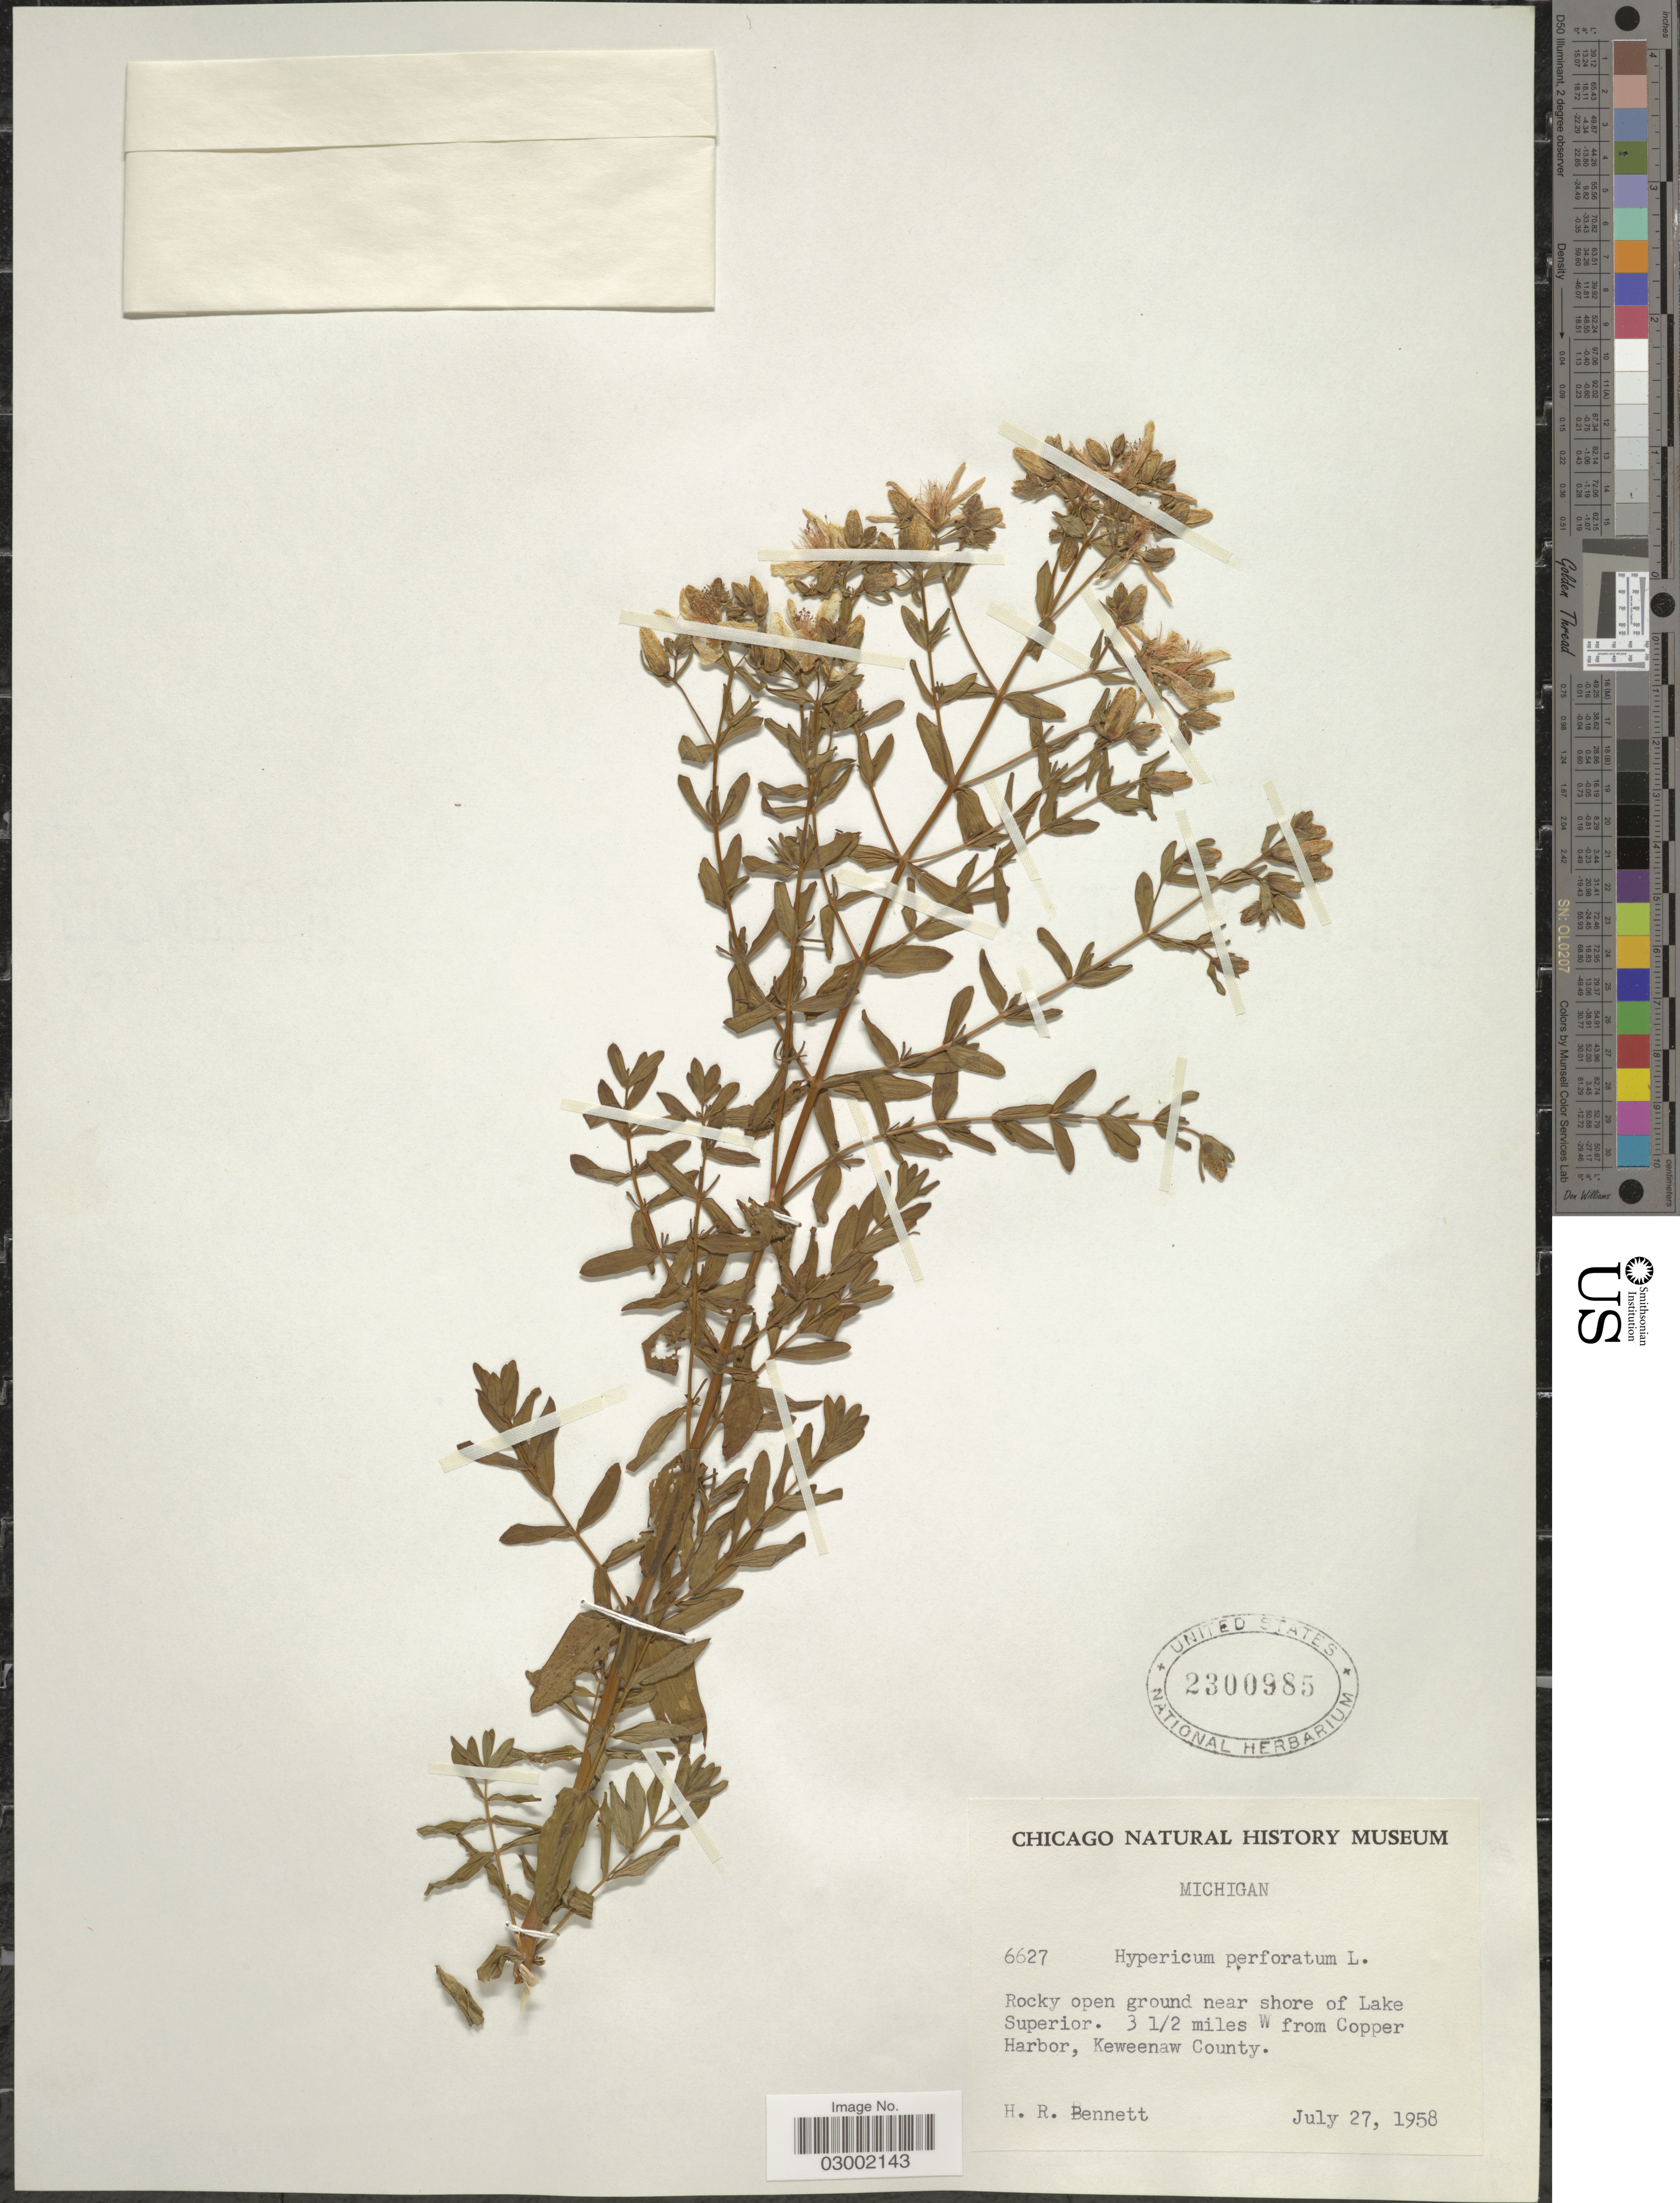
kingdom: Plantae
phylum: Tracheophyta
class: Magnoliopsida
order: Malpighiales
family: Hypericaceae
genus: Hypericum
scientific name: Hypericum perforatum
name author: L.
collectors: H. R. Bennett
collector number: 6627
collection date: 1958-07-27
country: United States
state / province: Michigan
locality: Rocky open ground near shore of Lake Superior. 3 1/2 miles W from Copper Harbor, Keweenaw County.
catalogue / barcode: US 2300985